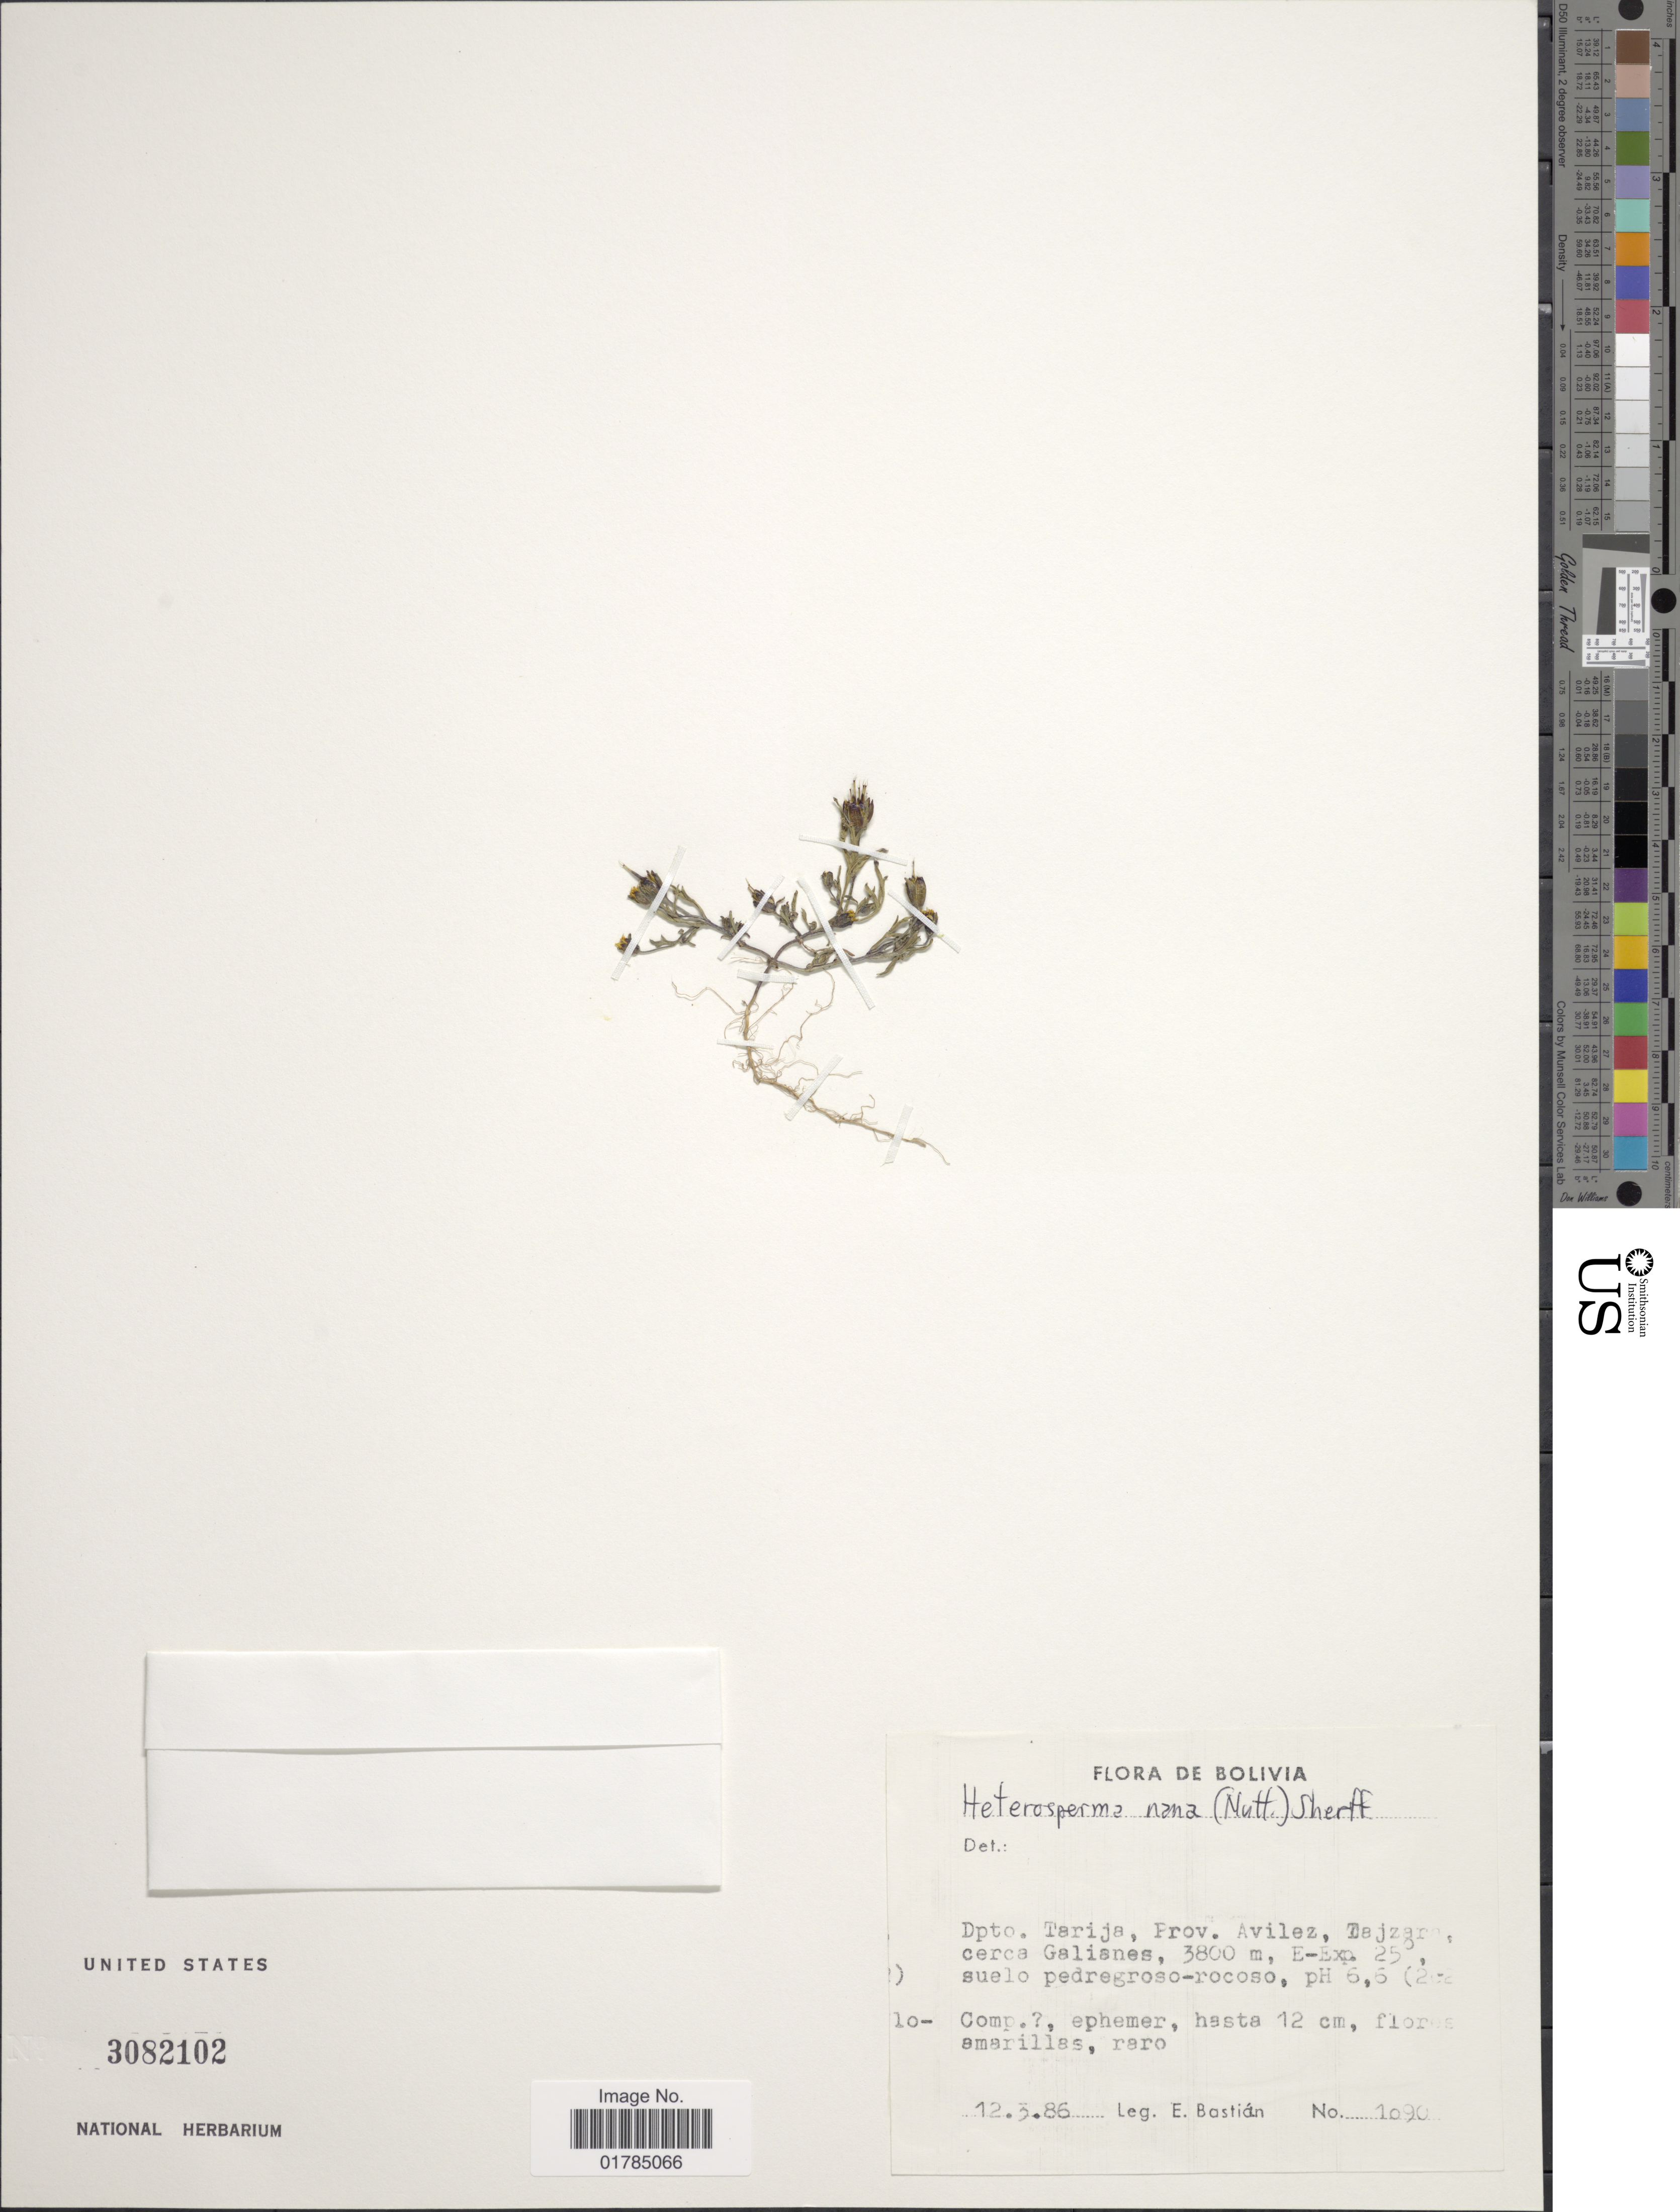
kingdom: Plantae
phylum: Tracheophyta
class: Magnoliopsida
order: Asterales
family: Asteraceae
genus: Heterosperma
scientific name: Heterosperma nanum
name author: (Nutt.) Sherff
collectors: E. Bastian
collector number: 1090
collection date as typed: Transcribed d/m/y: 12/3/86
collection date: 1986-03-12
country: Bolivia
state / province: Tarija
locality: Prov. Avilez, Tatzarja cerca Galianes E-Exp.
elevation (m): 3800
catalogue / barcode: US 3082102